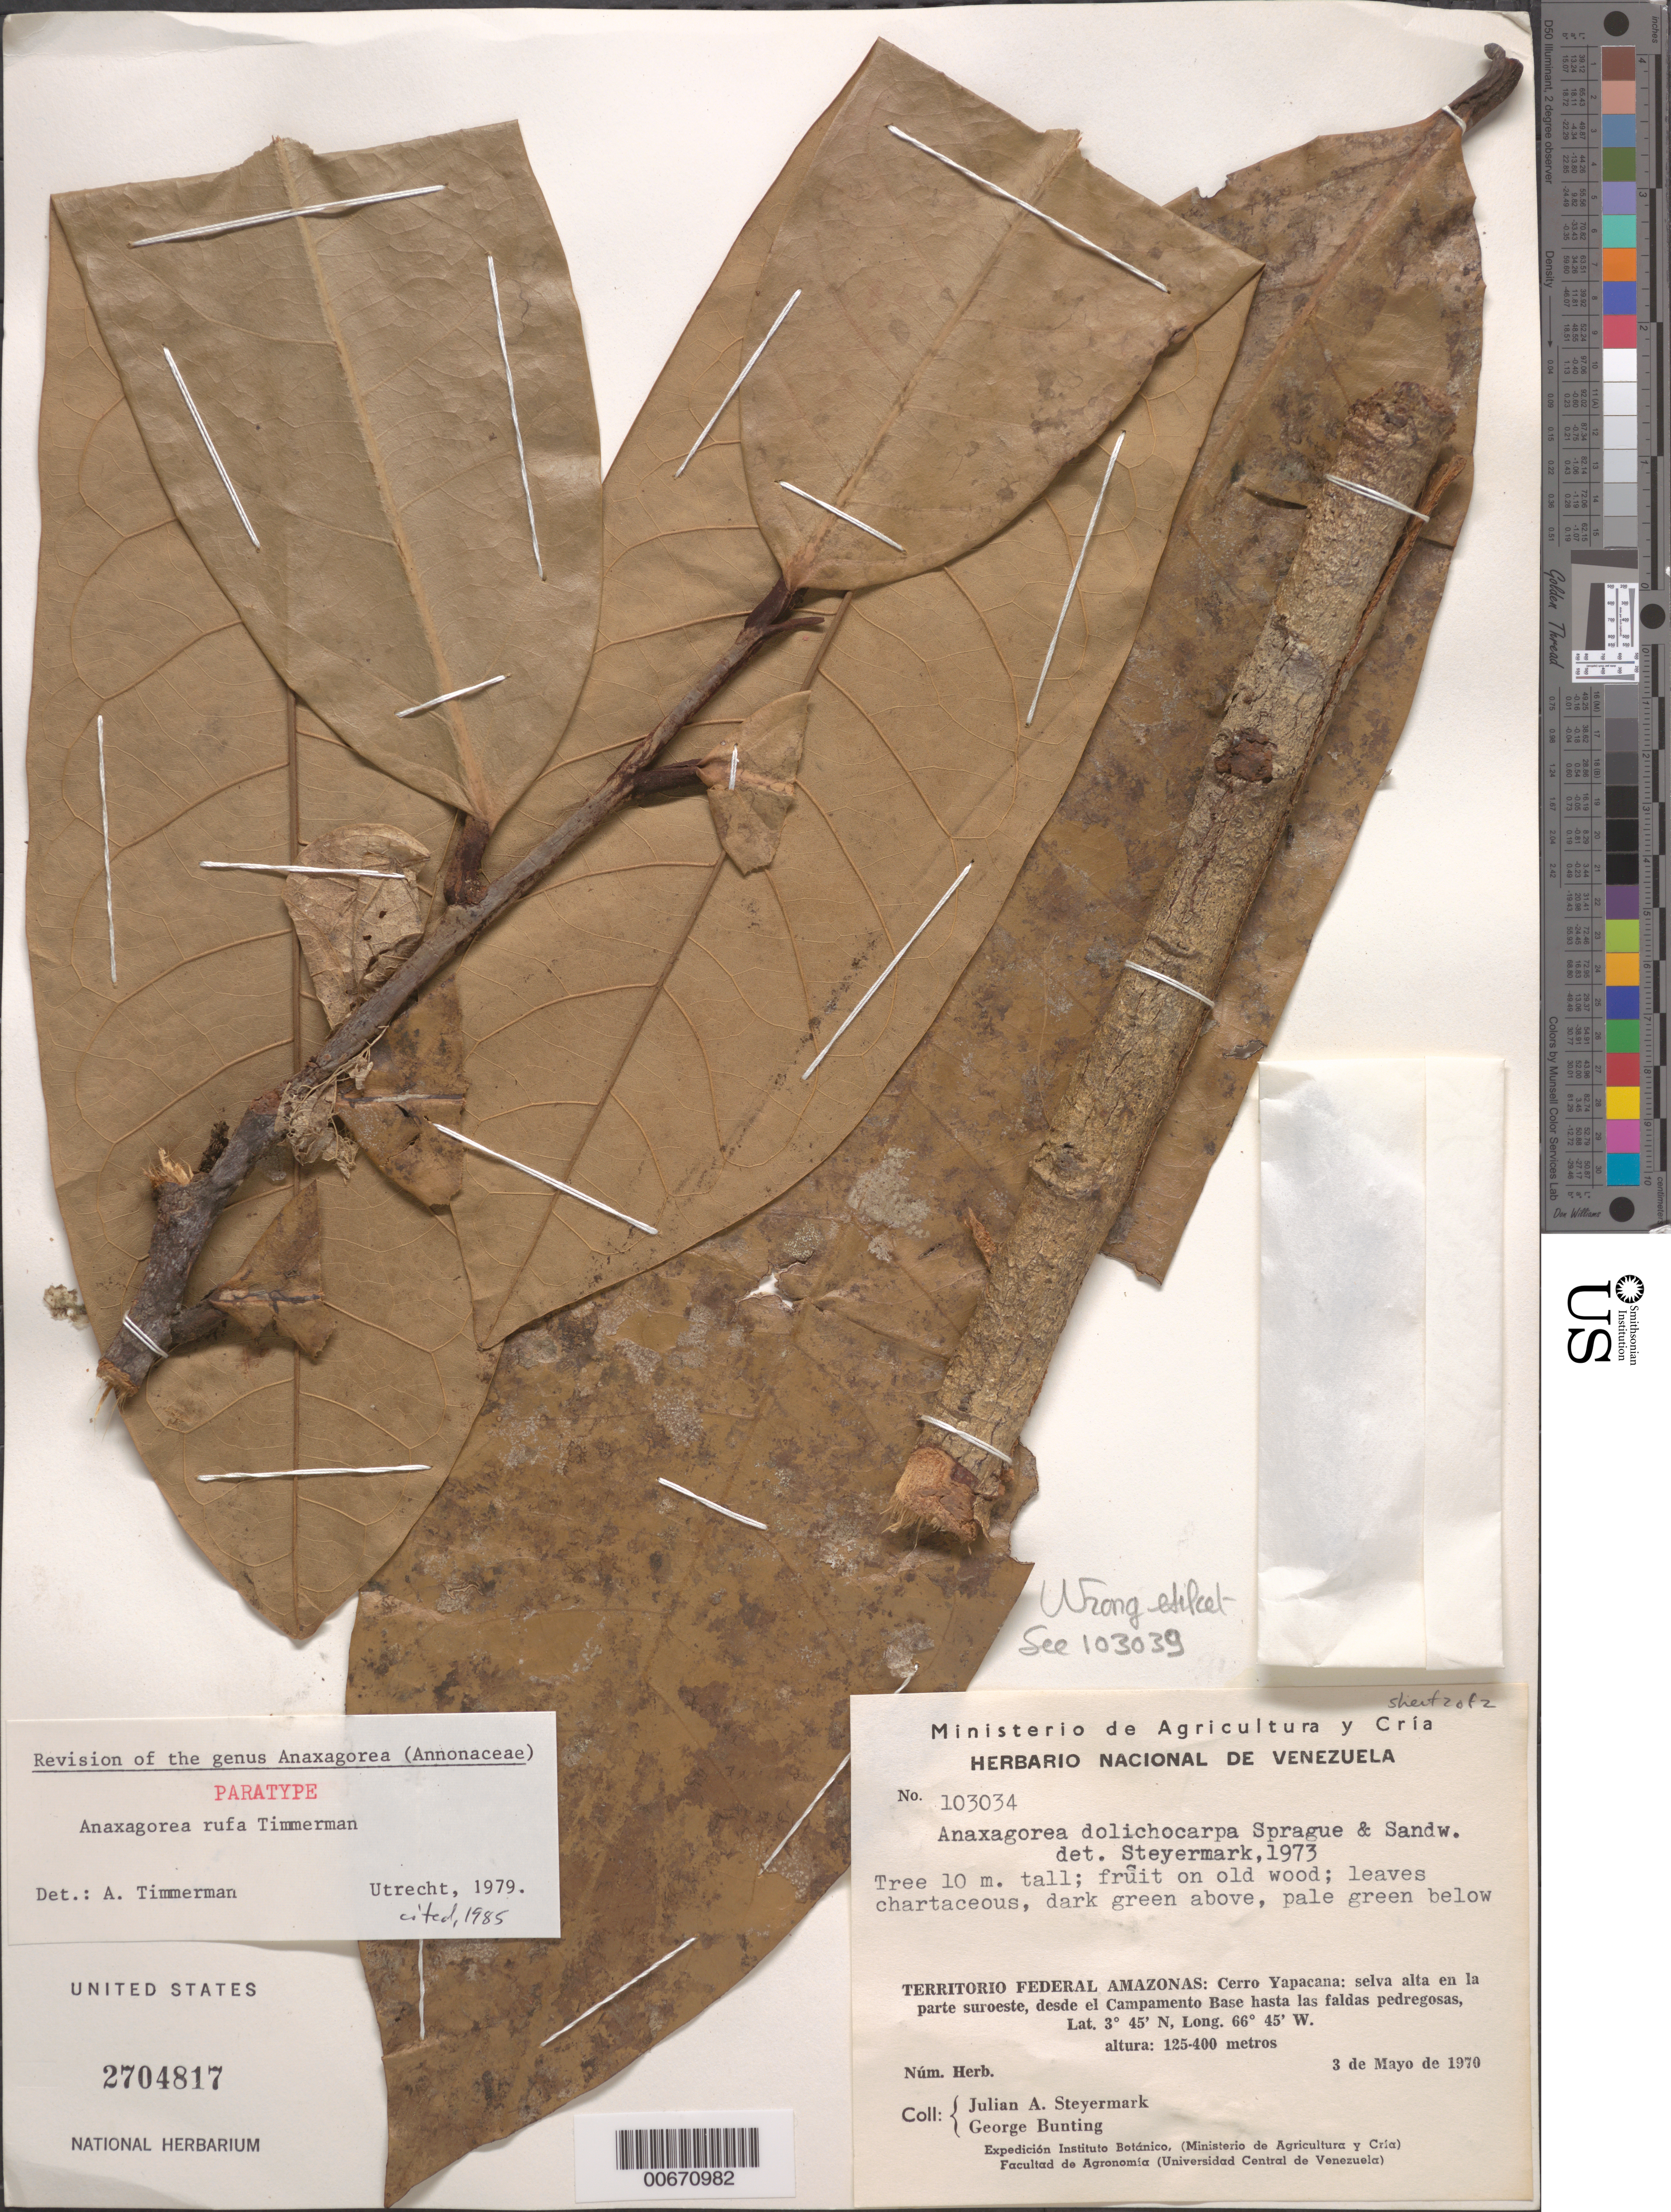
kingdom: Plantae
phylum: Tracheophyta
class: Magnoliopsida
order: Magnoliales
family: Annonaceae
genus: Anaxagorea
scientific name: Anaxagorea rufa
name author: Timmerman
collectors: J. Steyermark & G. S. Bunting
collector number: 103034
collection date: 1970-05-03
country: Venezuela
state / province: Amazonas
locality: Territorio Federal Amazonas: Cerro Yapacana: selva alta en la parte suroeste, desde el Campamento Base hasta las faldas pedregosas.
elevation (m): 125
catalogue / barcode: US 2704817